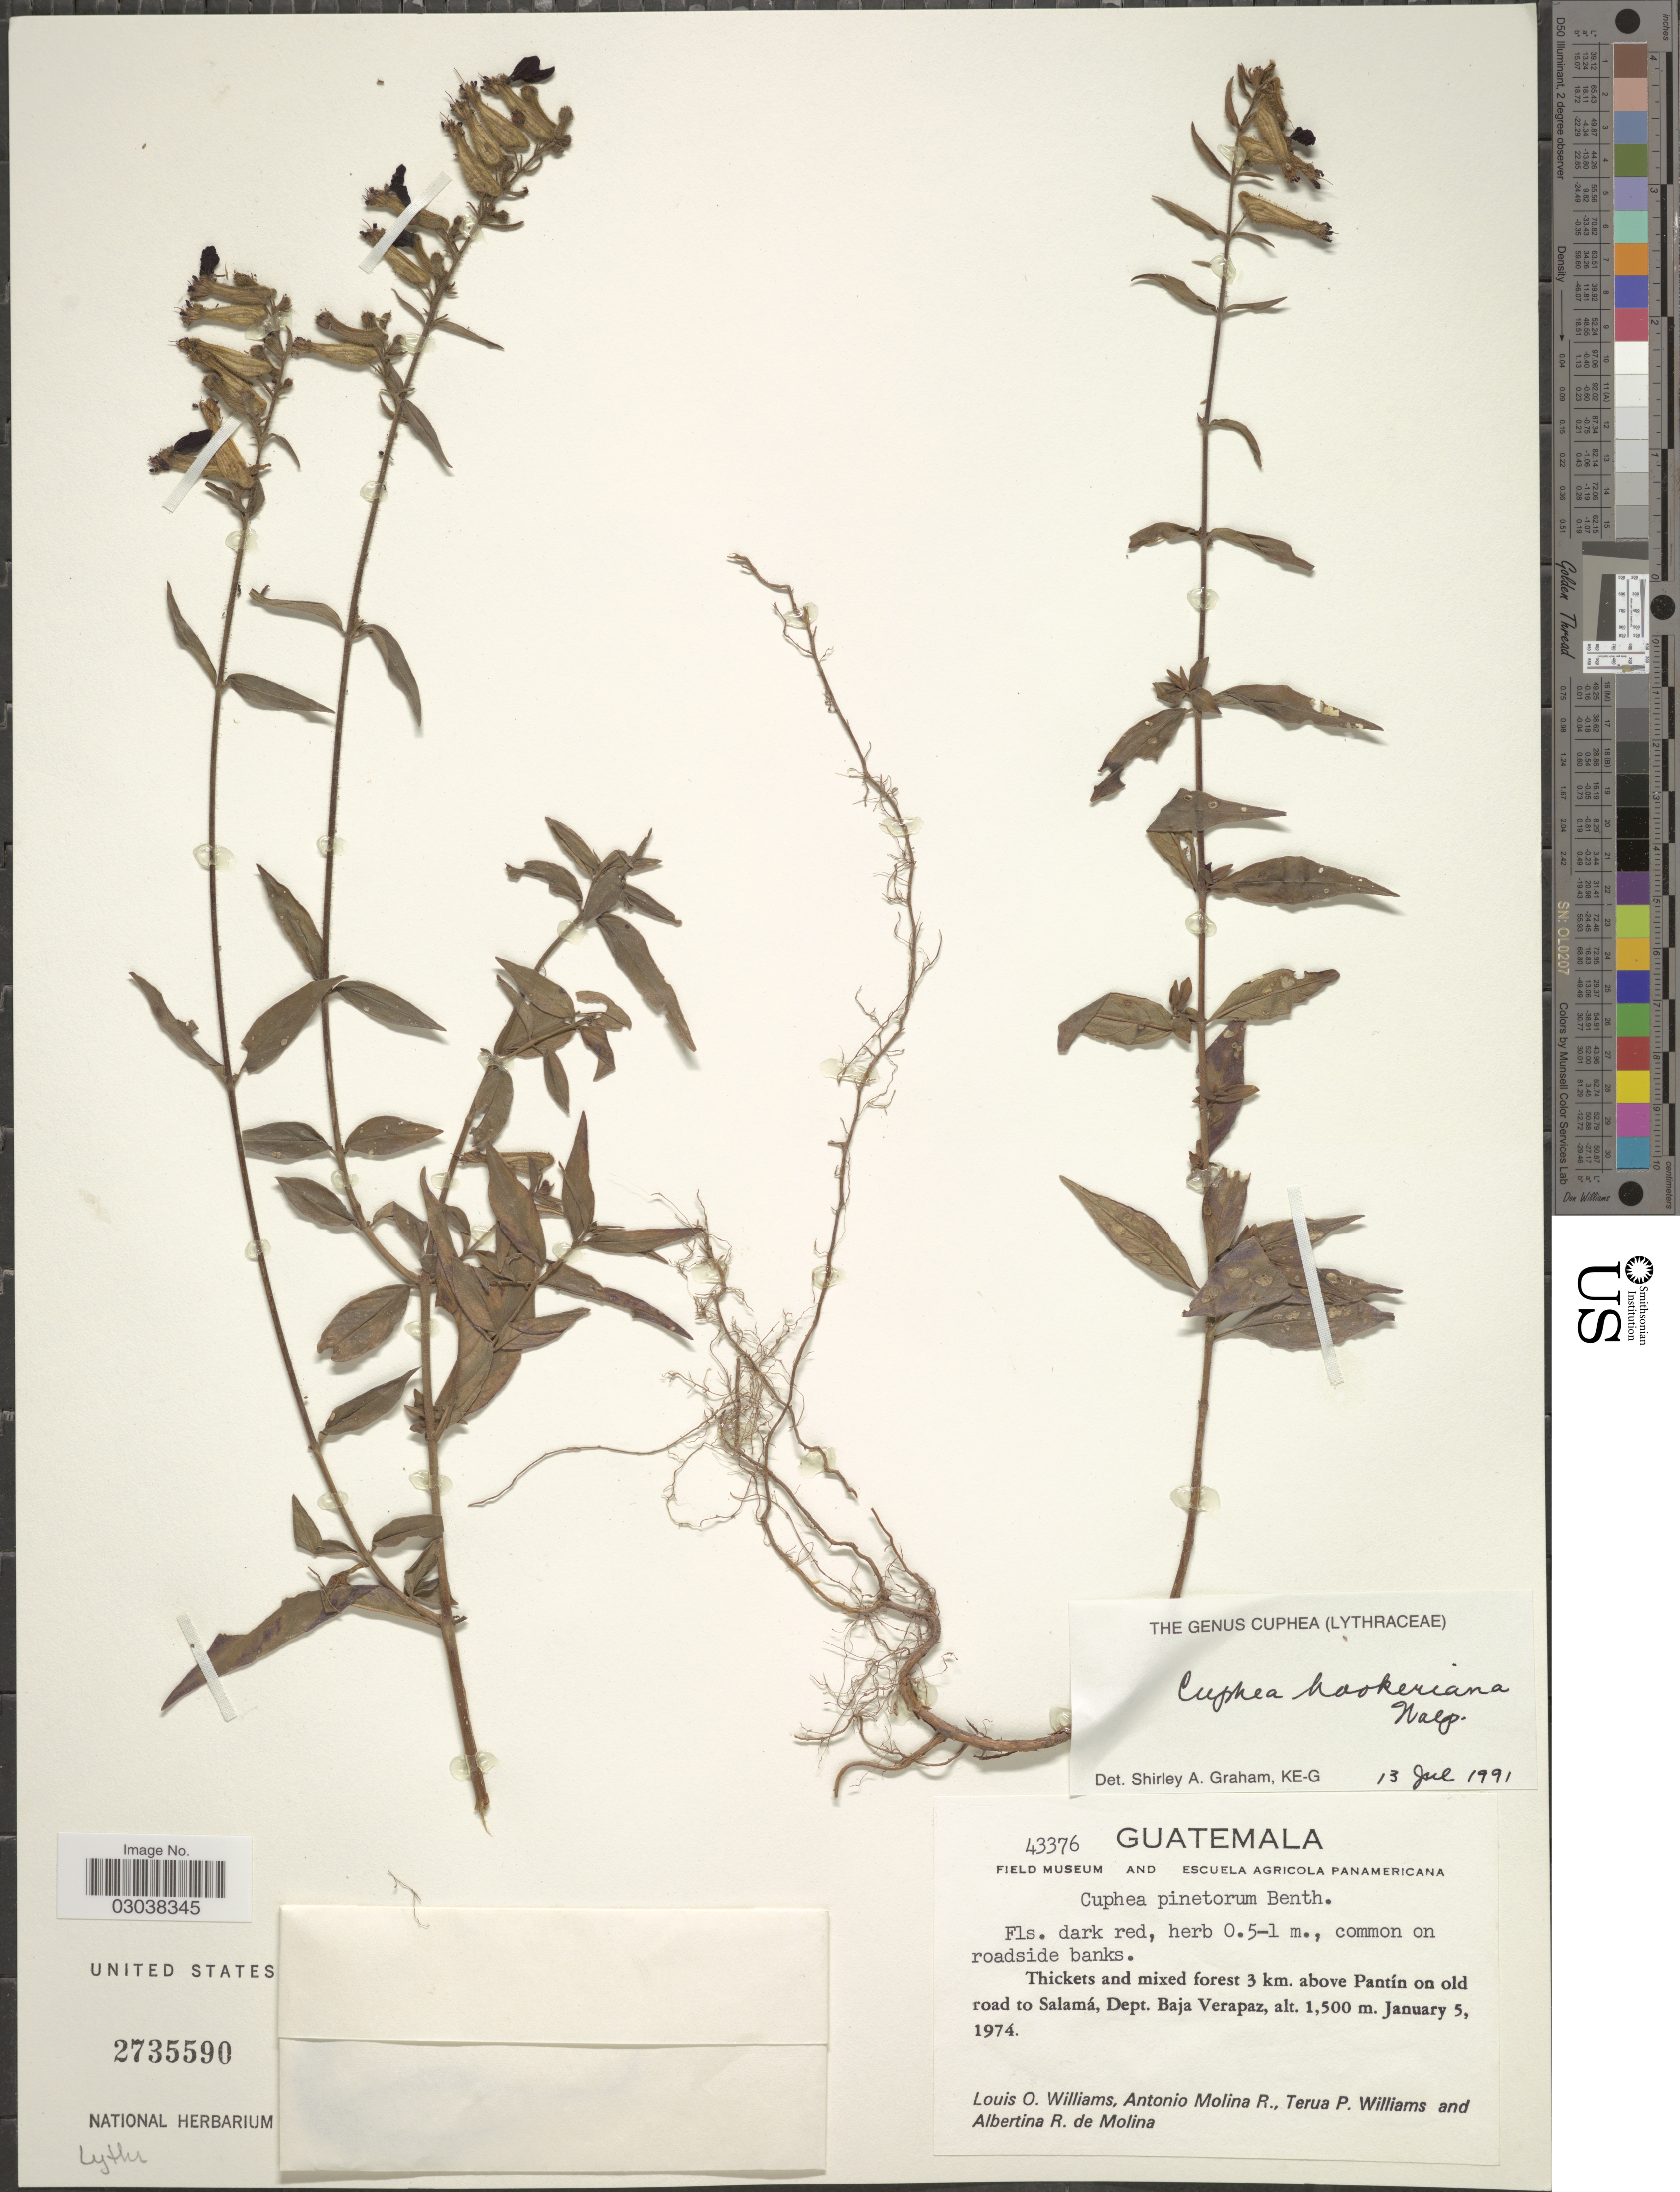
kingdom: Plantae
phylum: Tracheophyta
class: Magnoliopsida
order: Myrtales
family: Lythraceae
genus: Cuphea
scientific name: Cuphea hookeriana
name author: Walp.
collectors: L. O. Williams, A. Molina R., T. Williams & A. R. Molina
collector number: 43376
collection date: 1974-01-05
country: Guatemala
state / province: Baja Verapaz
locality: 3 km. above Pantín on old road to Salamá, Dept. Baja Verapaz.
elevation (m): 1500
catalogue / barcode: US 2735590